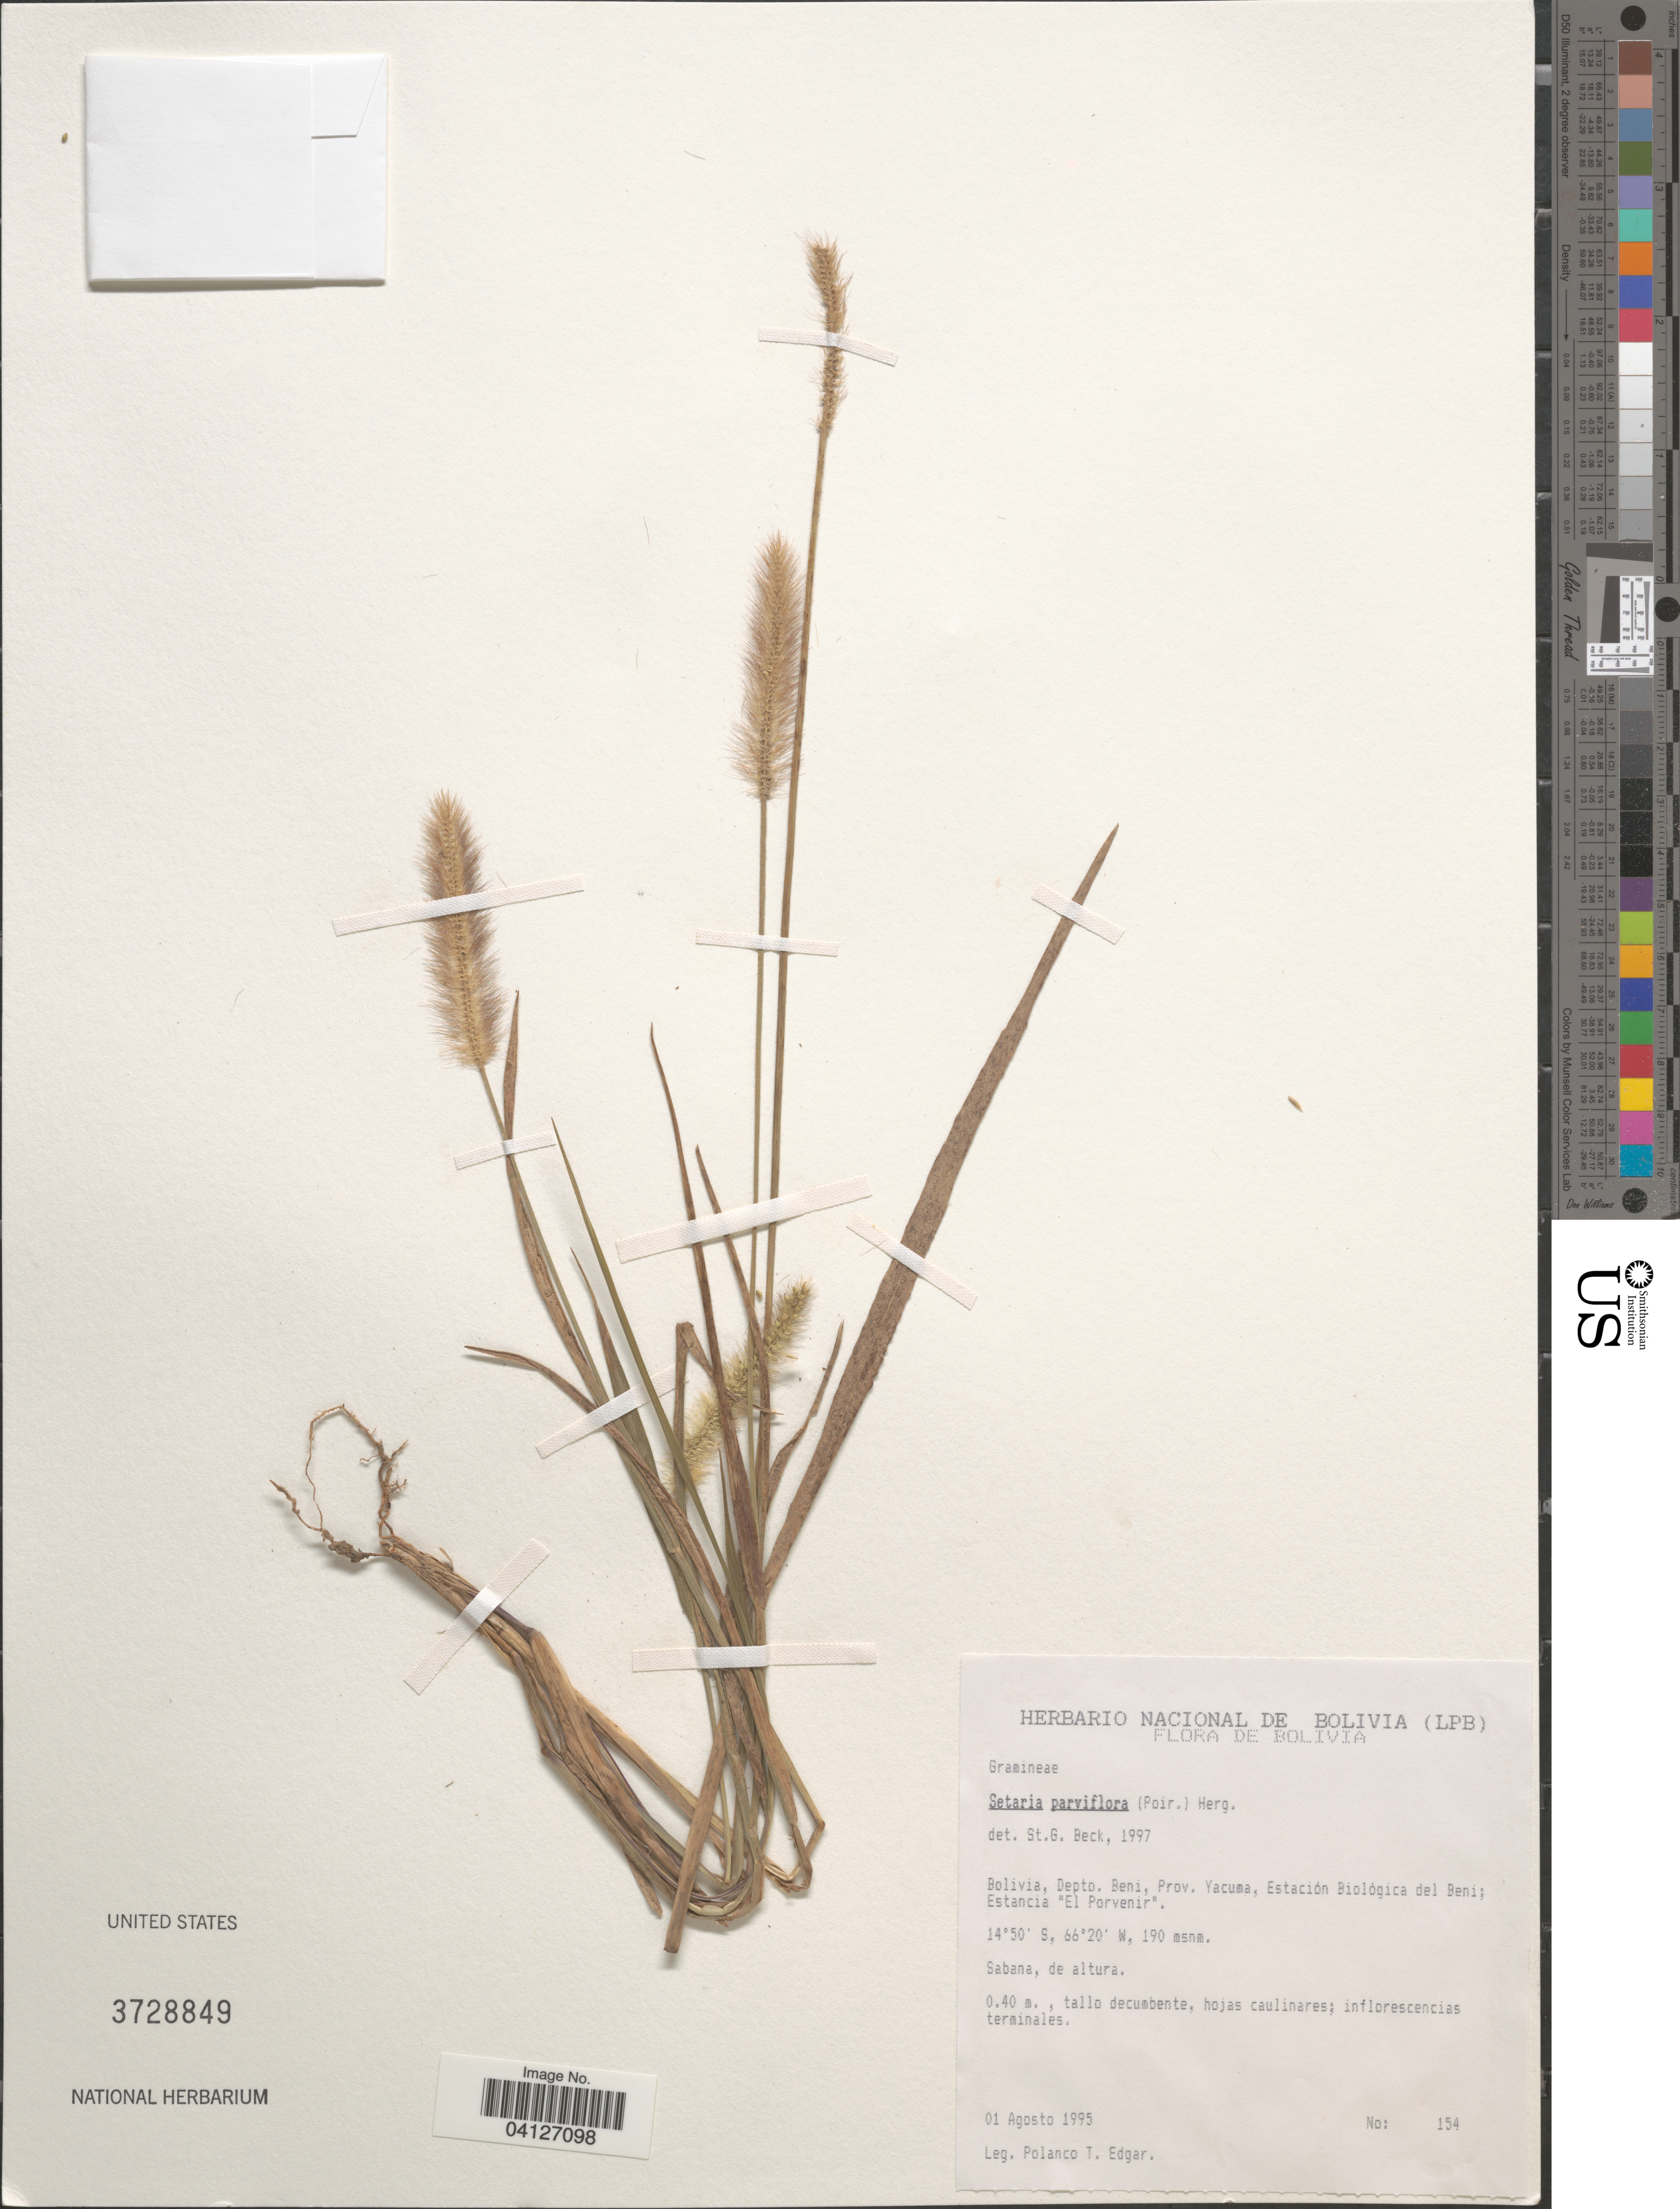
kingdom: Plantae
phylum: Tracheophyta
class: Liliopsida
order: Poales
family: Poaceae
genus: Setaria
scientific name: Setaria parviflora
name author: (Poir.) Kerguélen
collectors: P. Edgar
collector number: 154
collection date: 1995-08-01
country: Bolivia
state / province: Beni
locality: Depto. Beni, Prov. Yacuma, Estación Biológica del Beni; Estancia "El Porvenir".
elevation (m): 190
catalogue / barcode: US 3728849